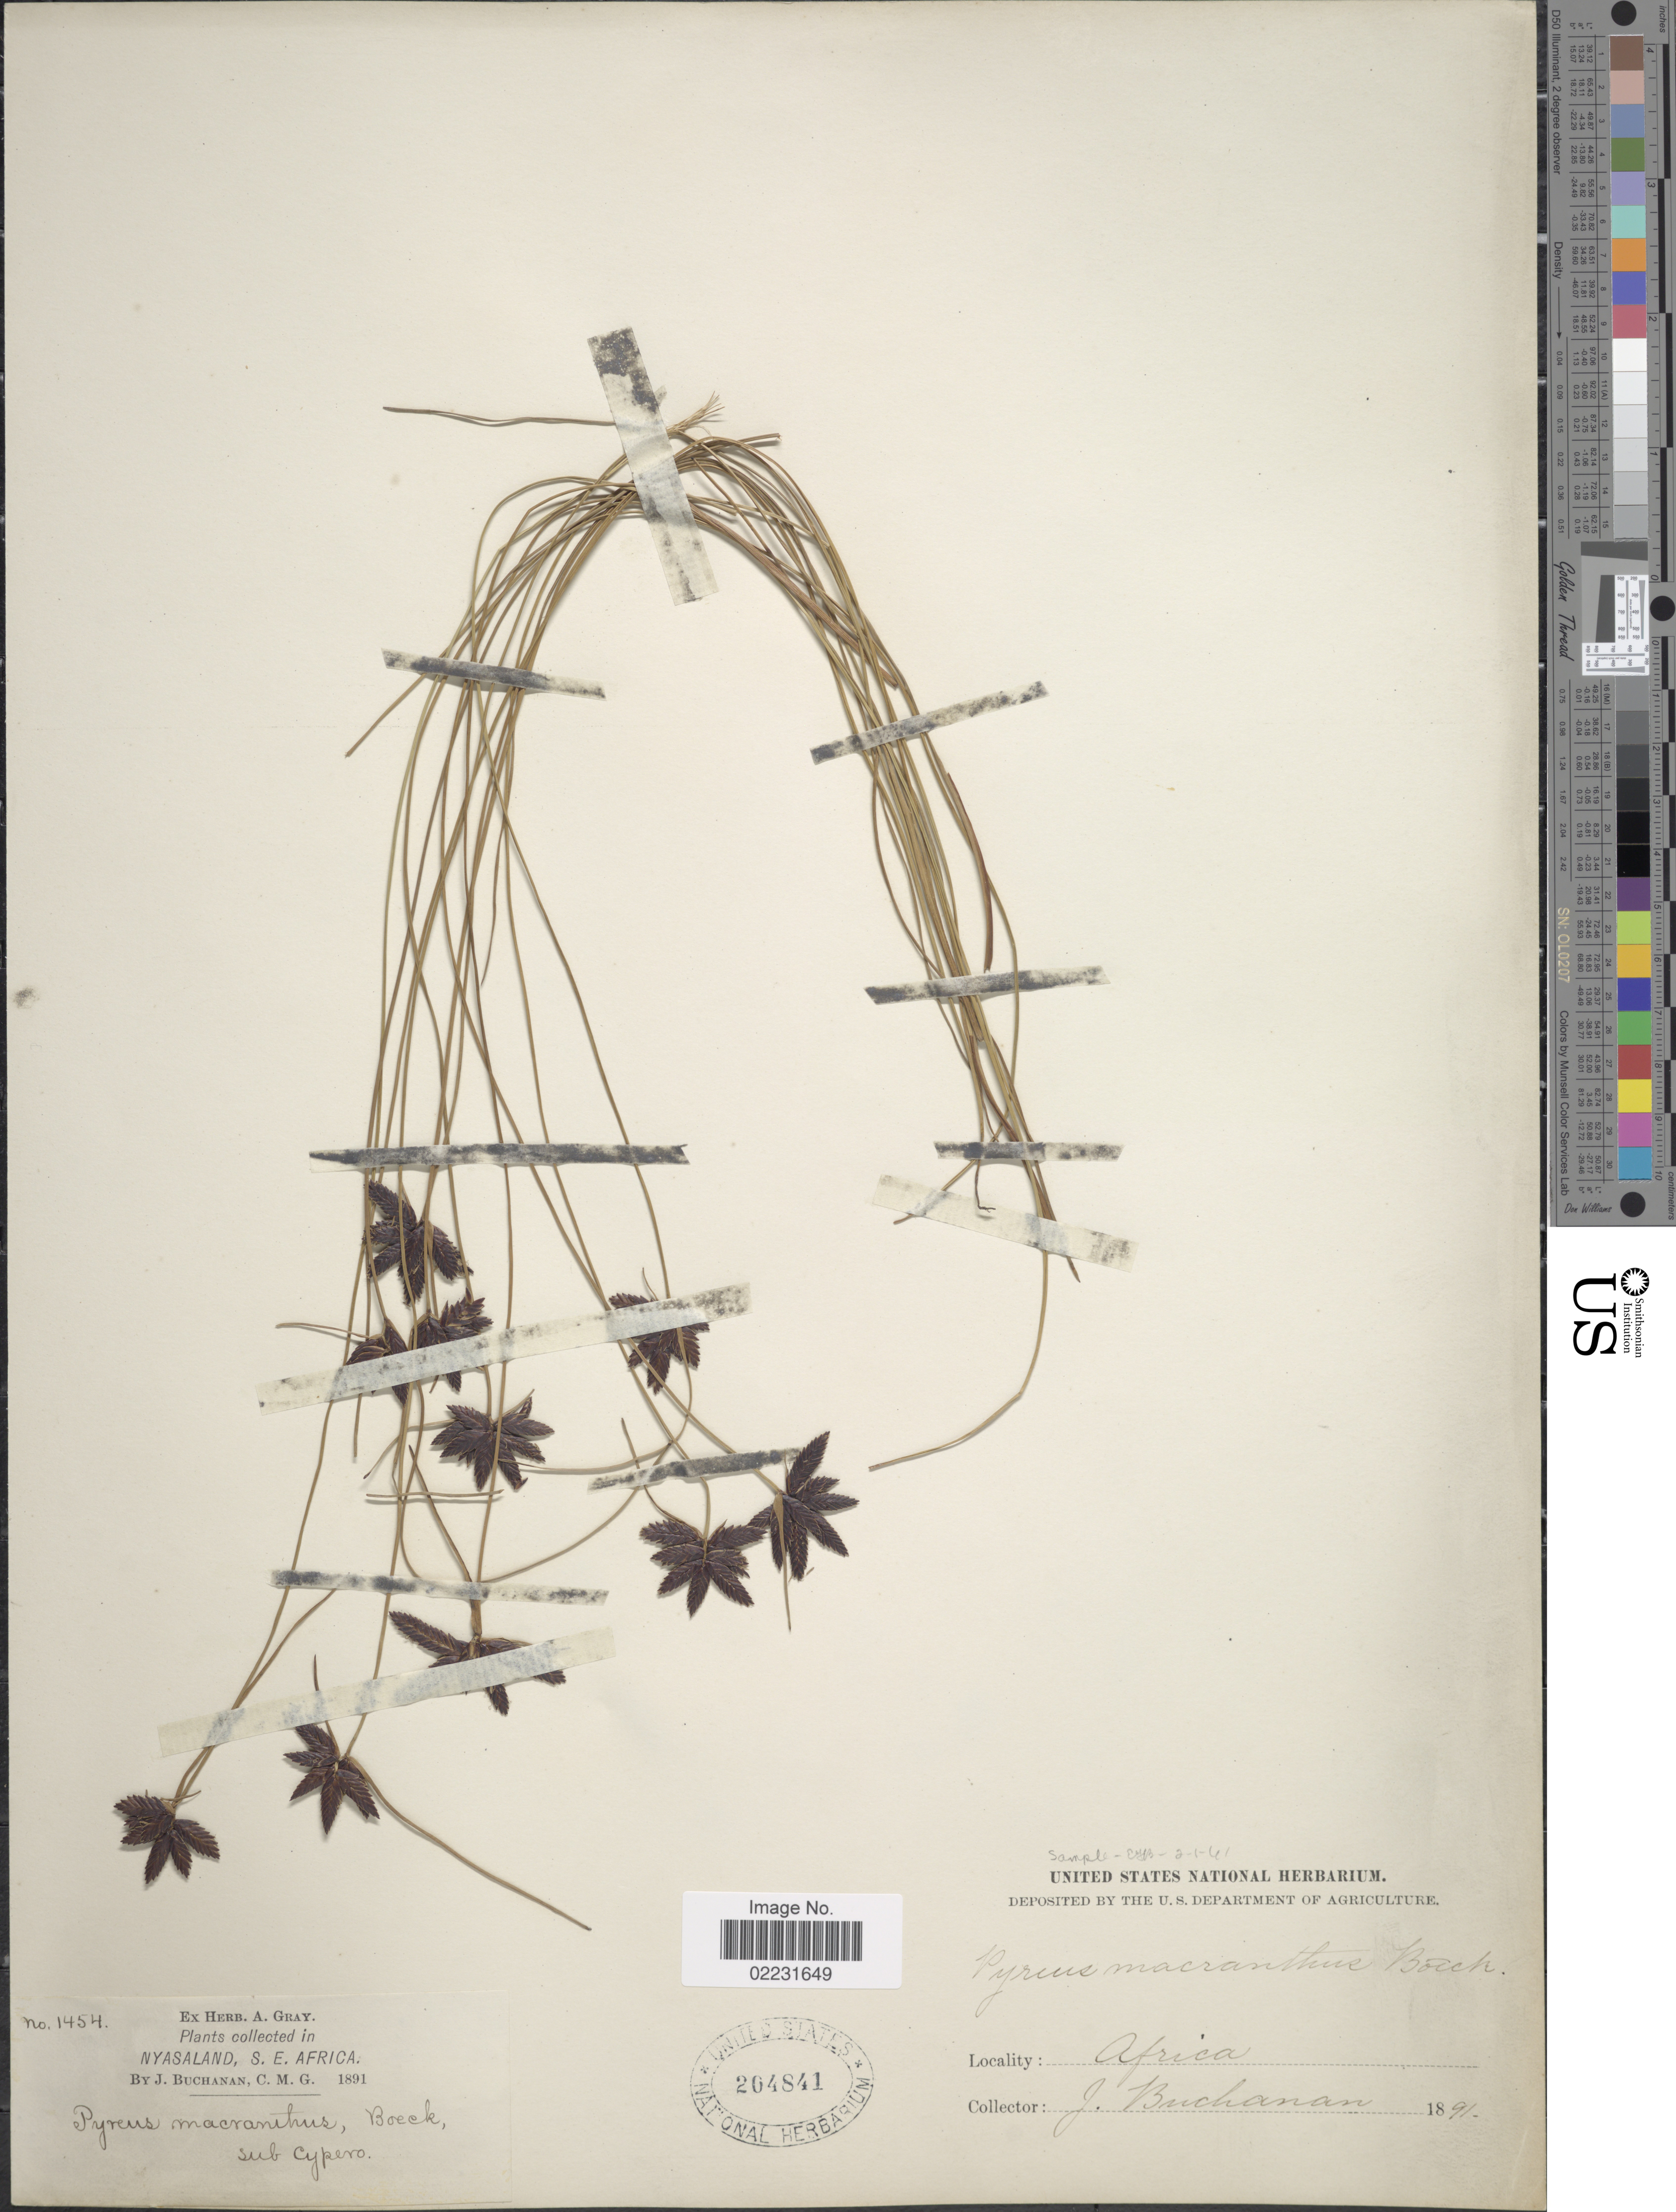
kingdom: Plantae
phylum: Tracheophyta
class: Liliopsida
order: Poales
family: Cyperaceae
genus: Cyperus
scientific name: Cyperus nigricans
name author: Steud.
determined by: Strong, Mark T., (BOT), Smithsonian Institution - National Museum of Natural History (UNITED STATES)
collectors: J. Buchanan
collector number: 1454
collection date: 1891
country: Malawi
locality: Nyasaland, S.E. Africa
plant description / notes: Potential type of Pycreus segmentatus C.B.Clarke. Specimen retrieved from general collection and stored at Type Register.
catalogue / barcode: US 204841